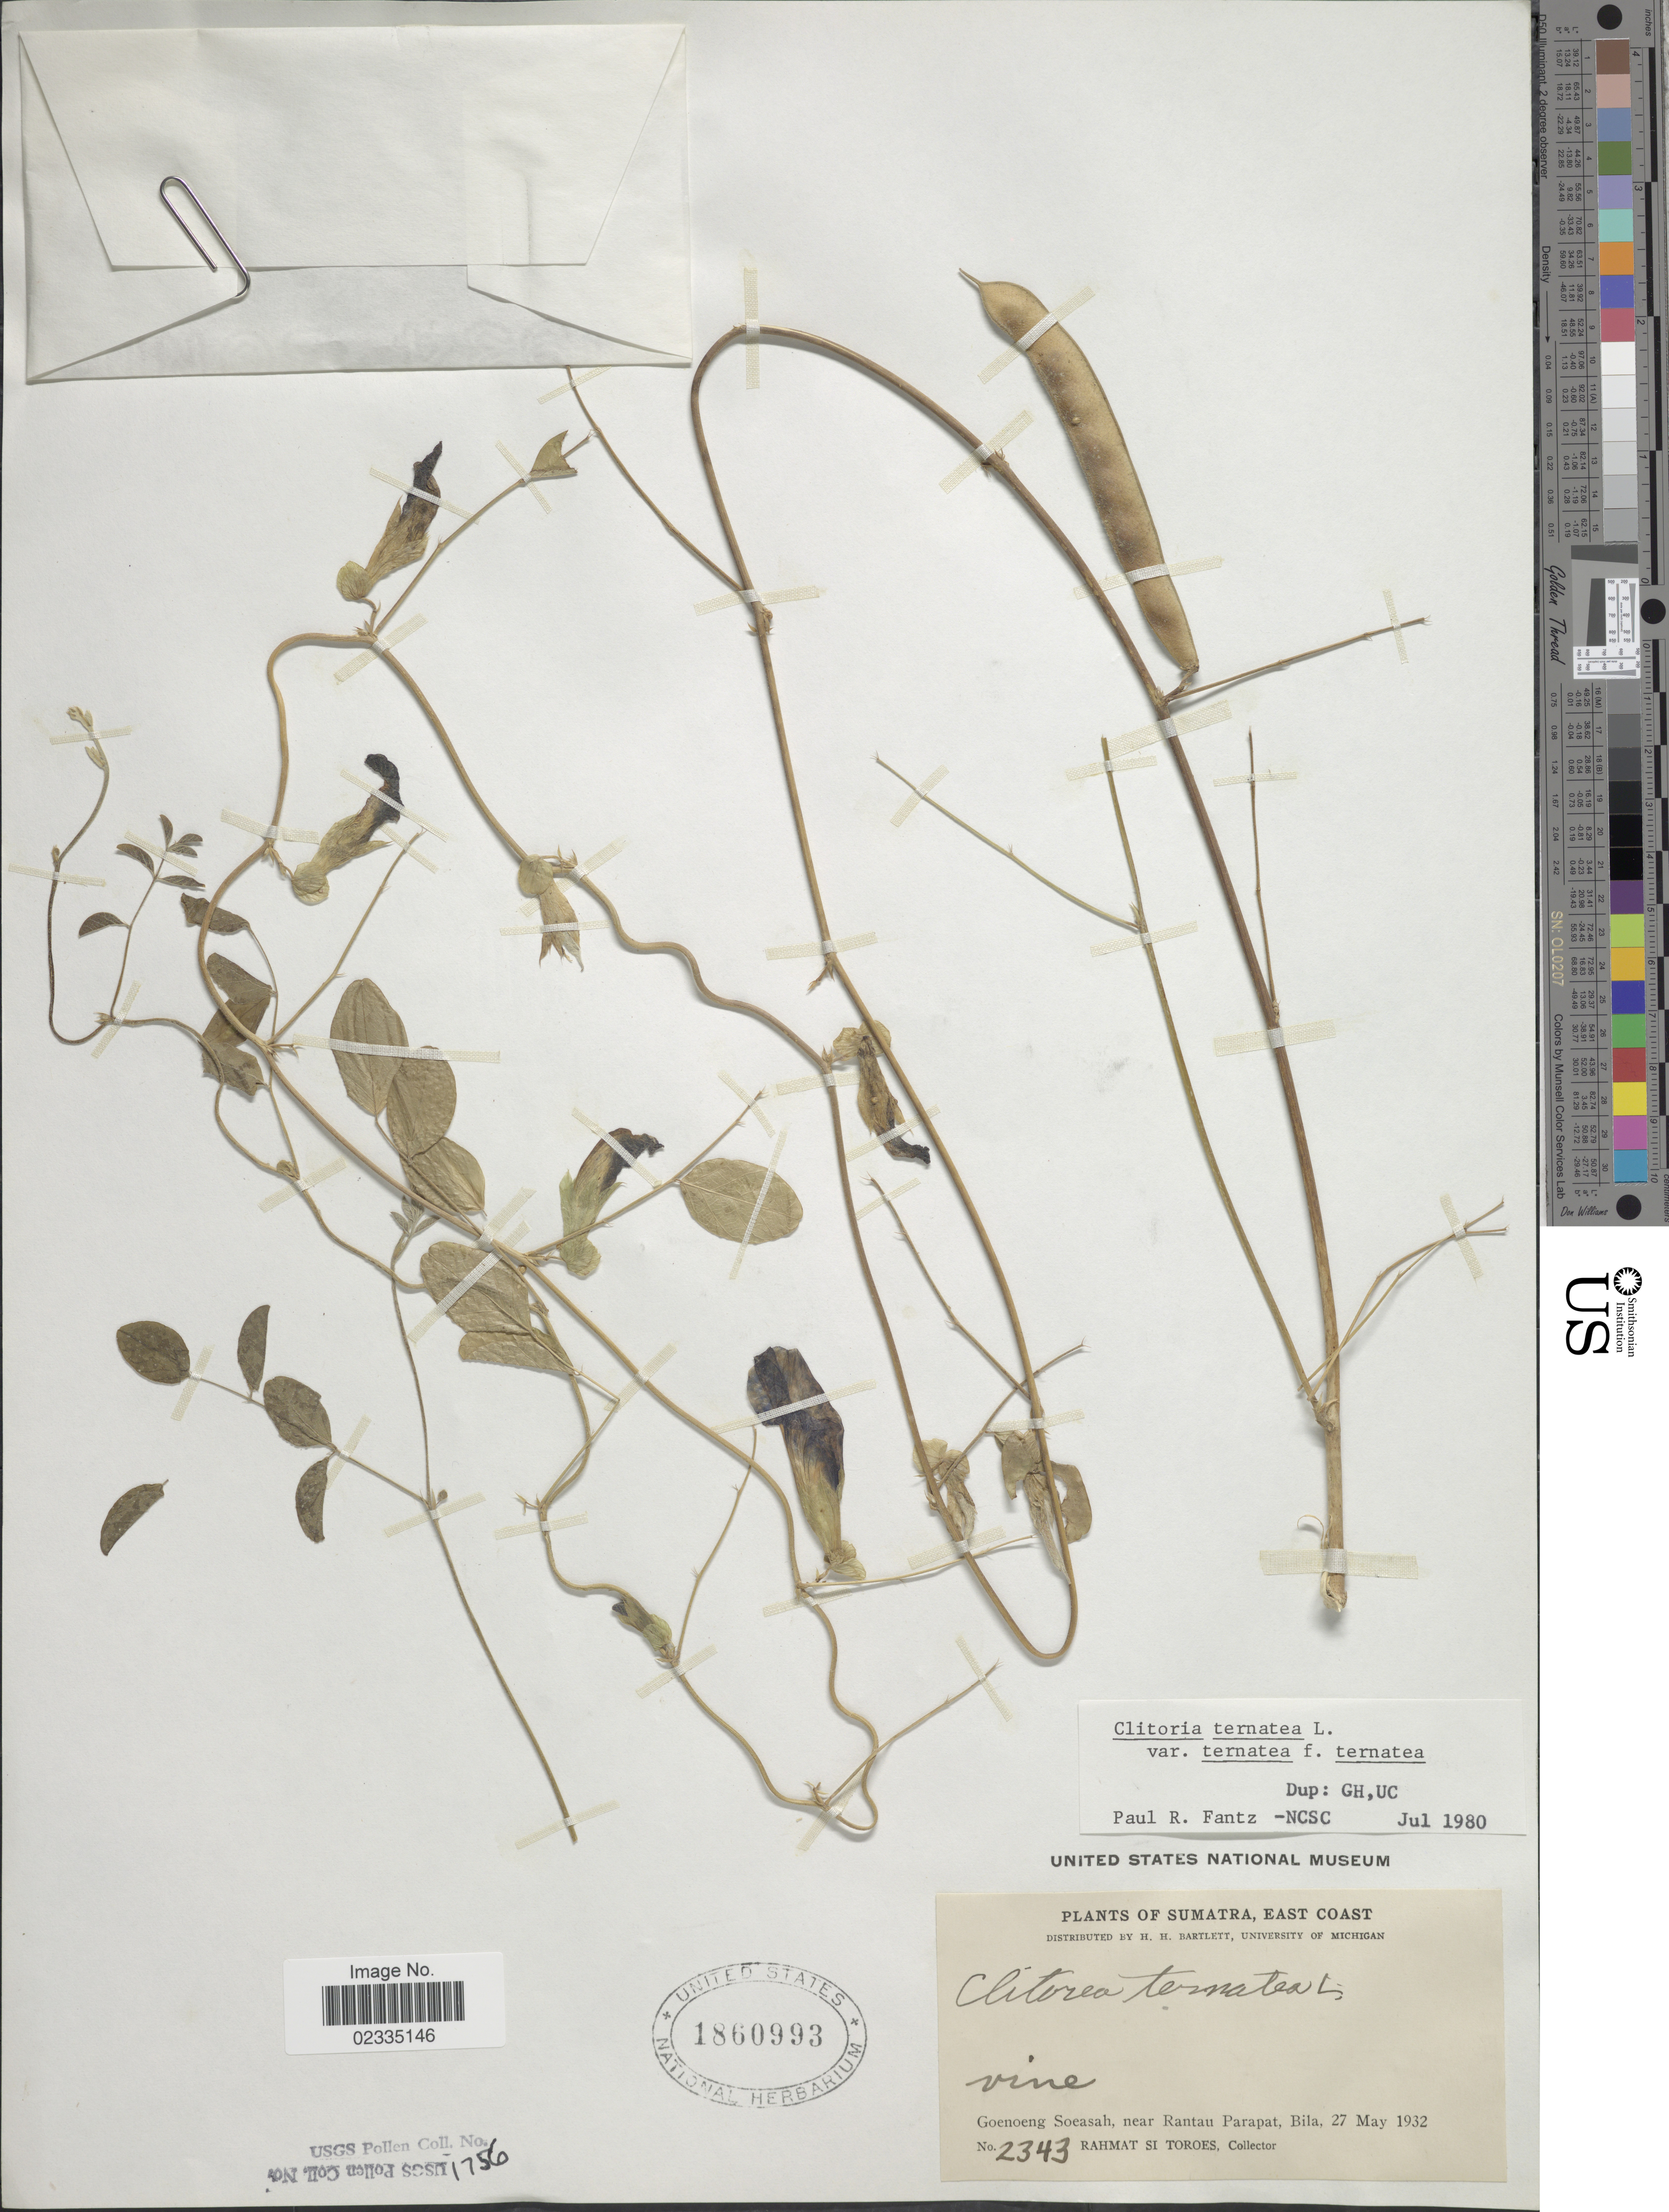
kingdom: Plantae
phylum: Tracheophyta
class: Magnoliopsida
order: Fabales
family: Fabaceae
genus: Clitoria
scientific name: Clitoria ternatea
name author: L.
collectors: Rahmat Si Boeea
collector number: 2343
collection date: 1932-05-27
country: Indonesia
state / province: Sumatra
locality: East Coast, Goenoeng Soesah, near Rantau Parapat, Bila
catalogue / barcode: US 1860993